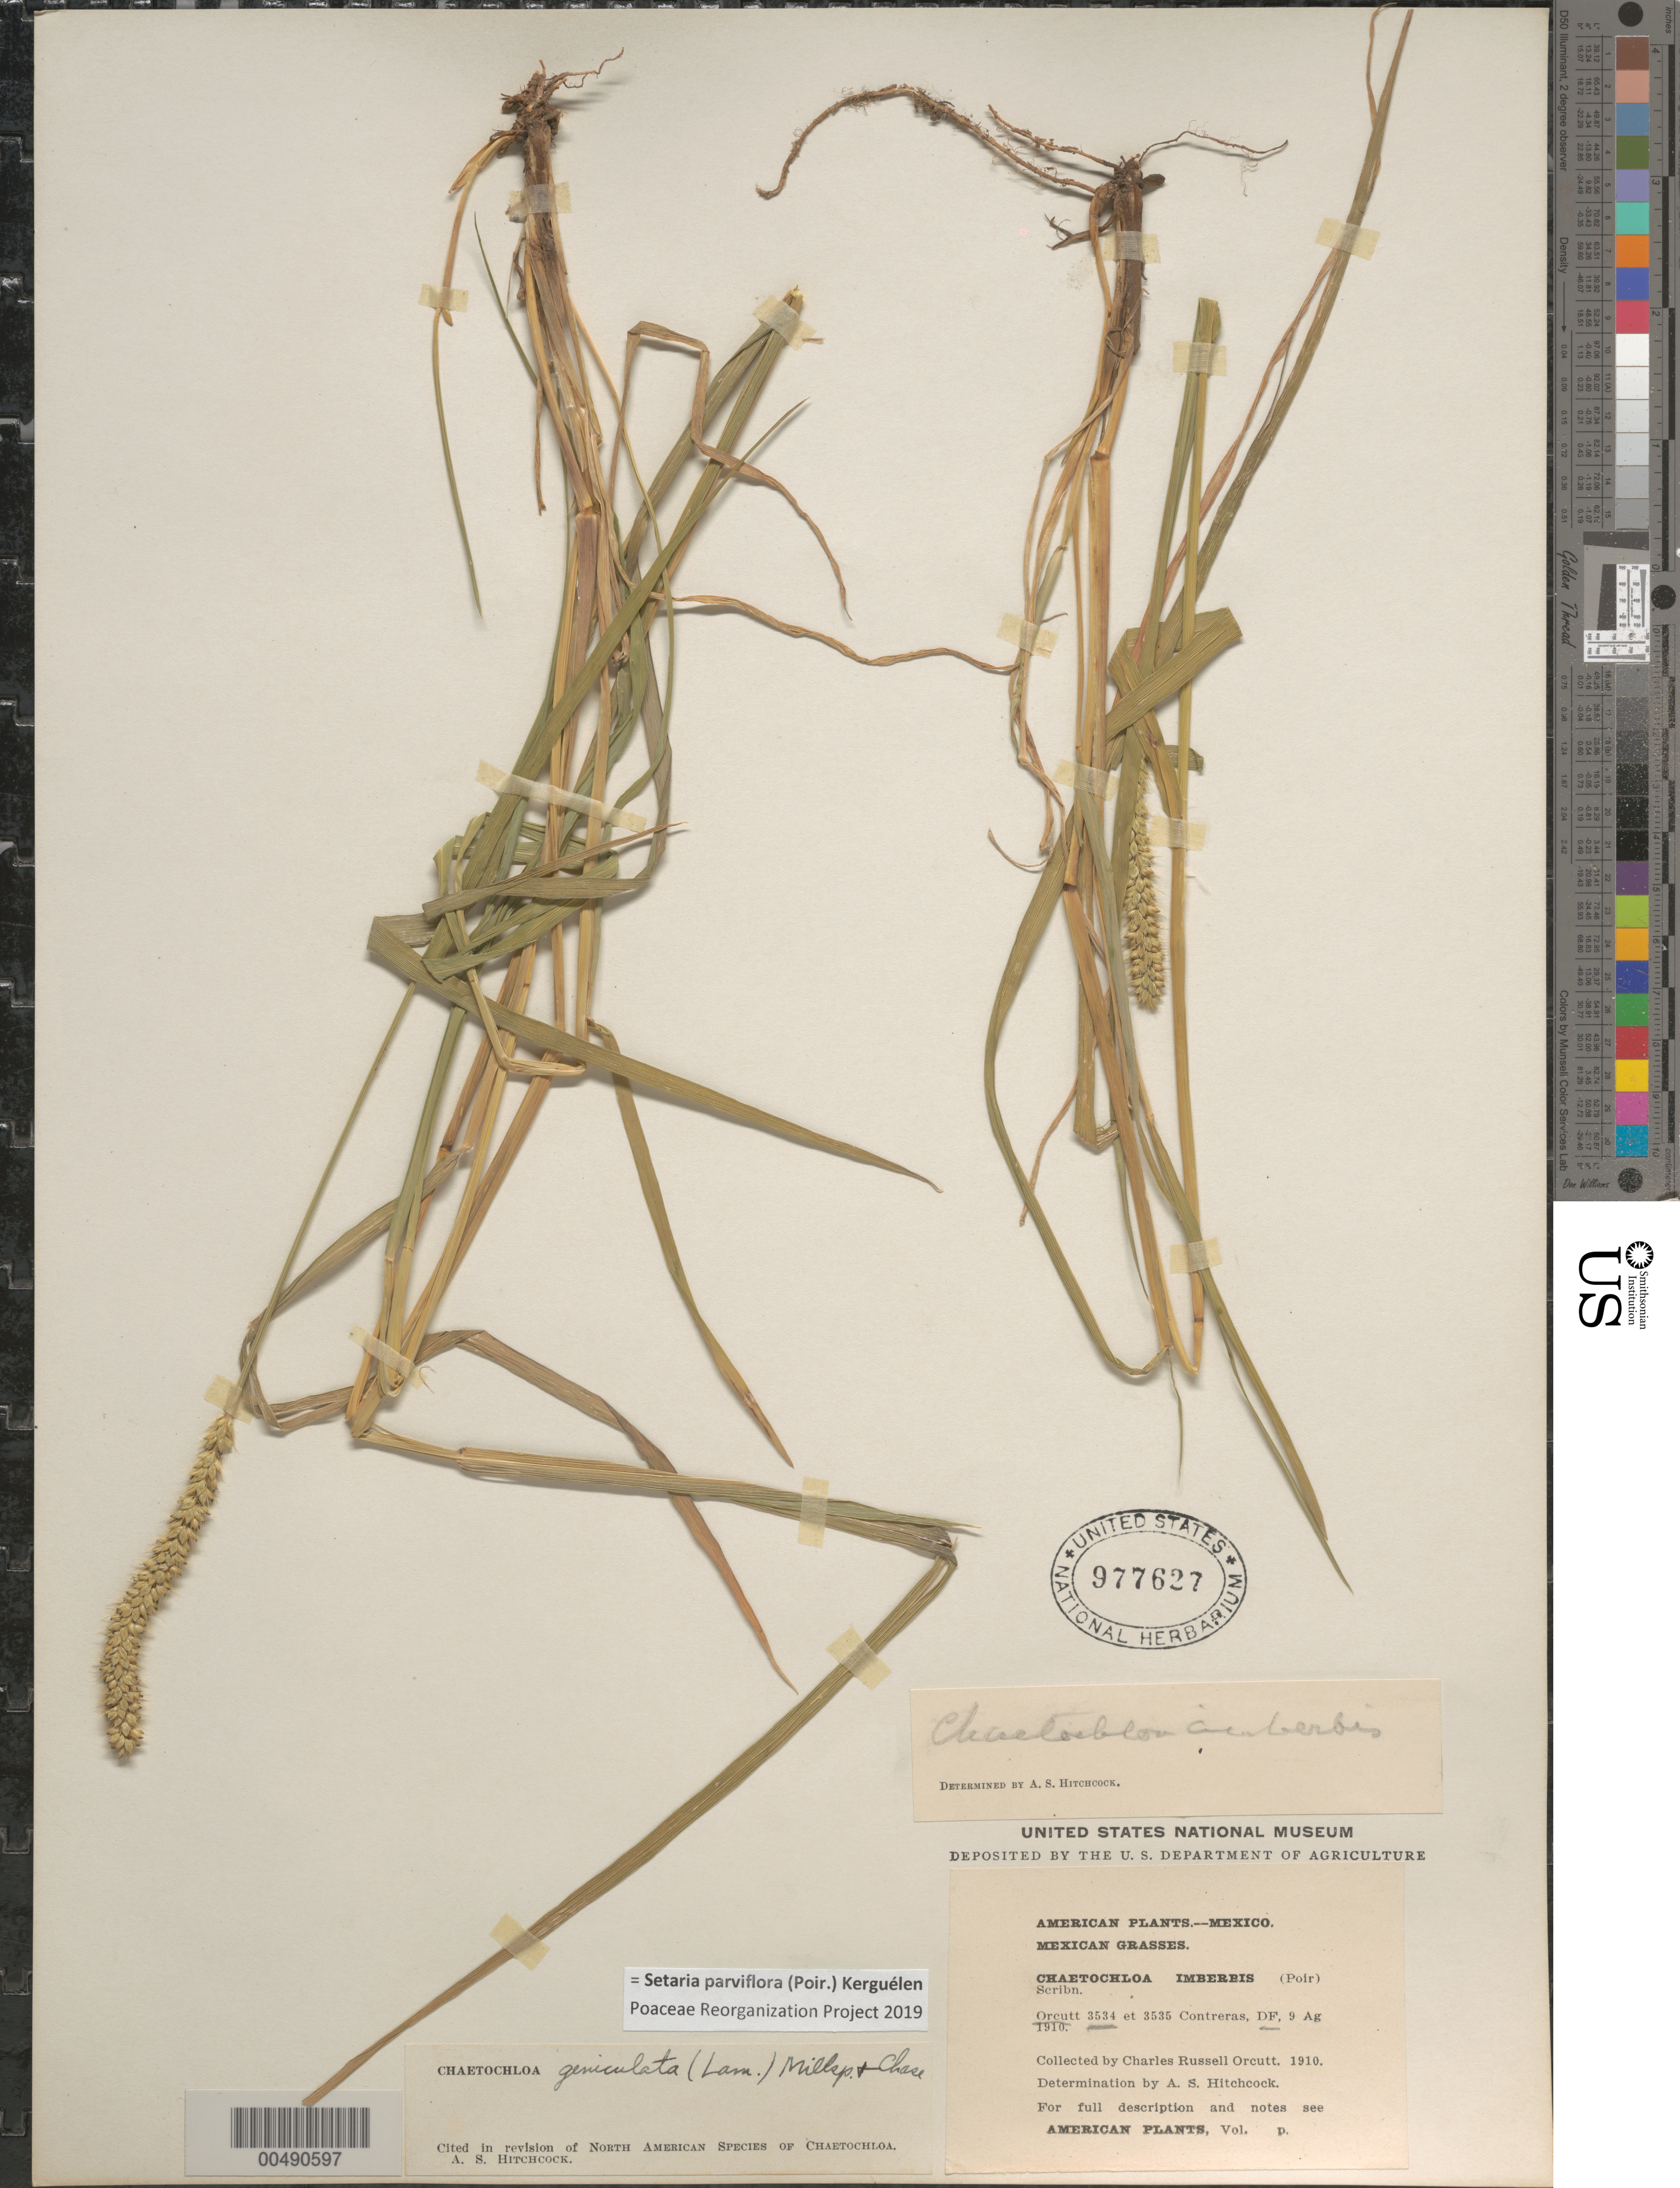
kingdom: Plantae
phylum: Tracheophyta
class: Liliopsida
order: Poales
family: Poaceae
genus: Setaria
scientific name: Setaria parviflora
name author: (Poir.) Kerguélen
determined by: Poaceae Reorganization Project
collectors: C. R. Orcutt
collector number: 3534/3535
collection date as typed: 9 Aug 1910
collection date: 1910-08-09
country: Mexico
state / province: Distrito Federal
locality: Contreras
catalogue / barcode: US 977627